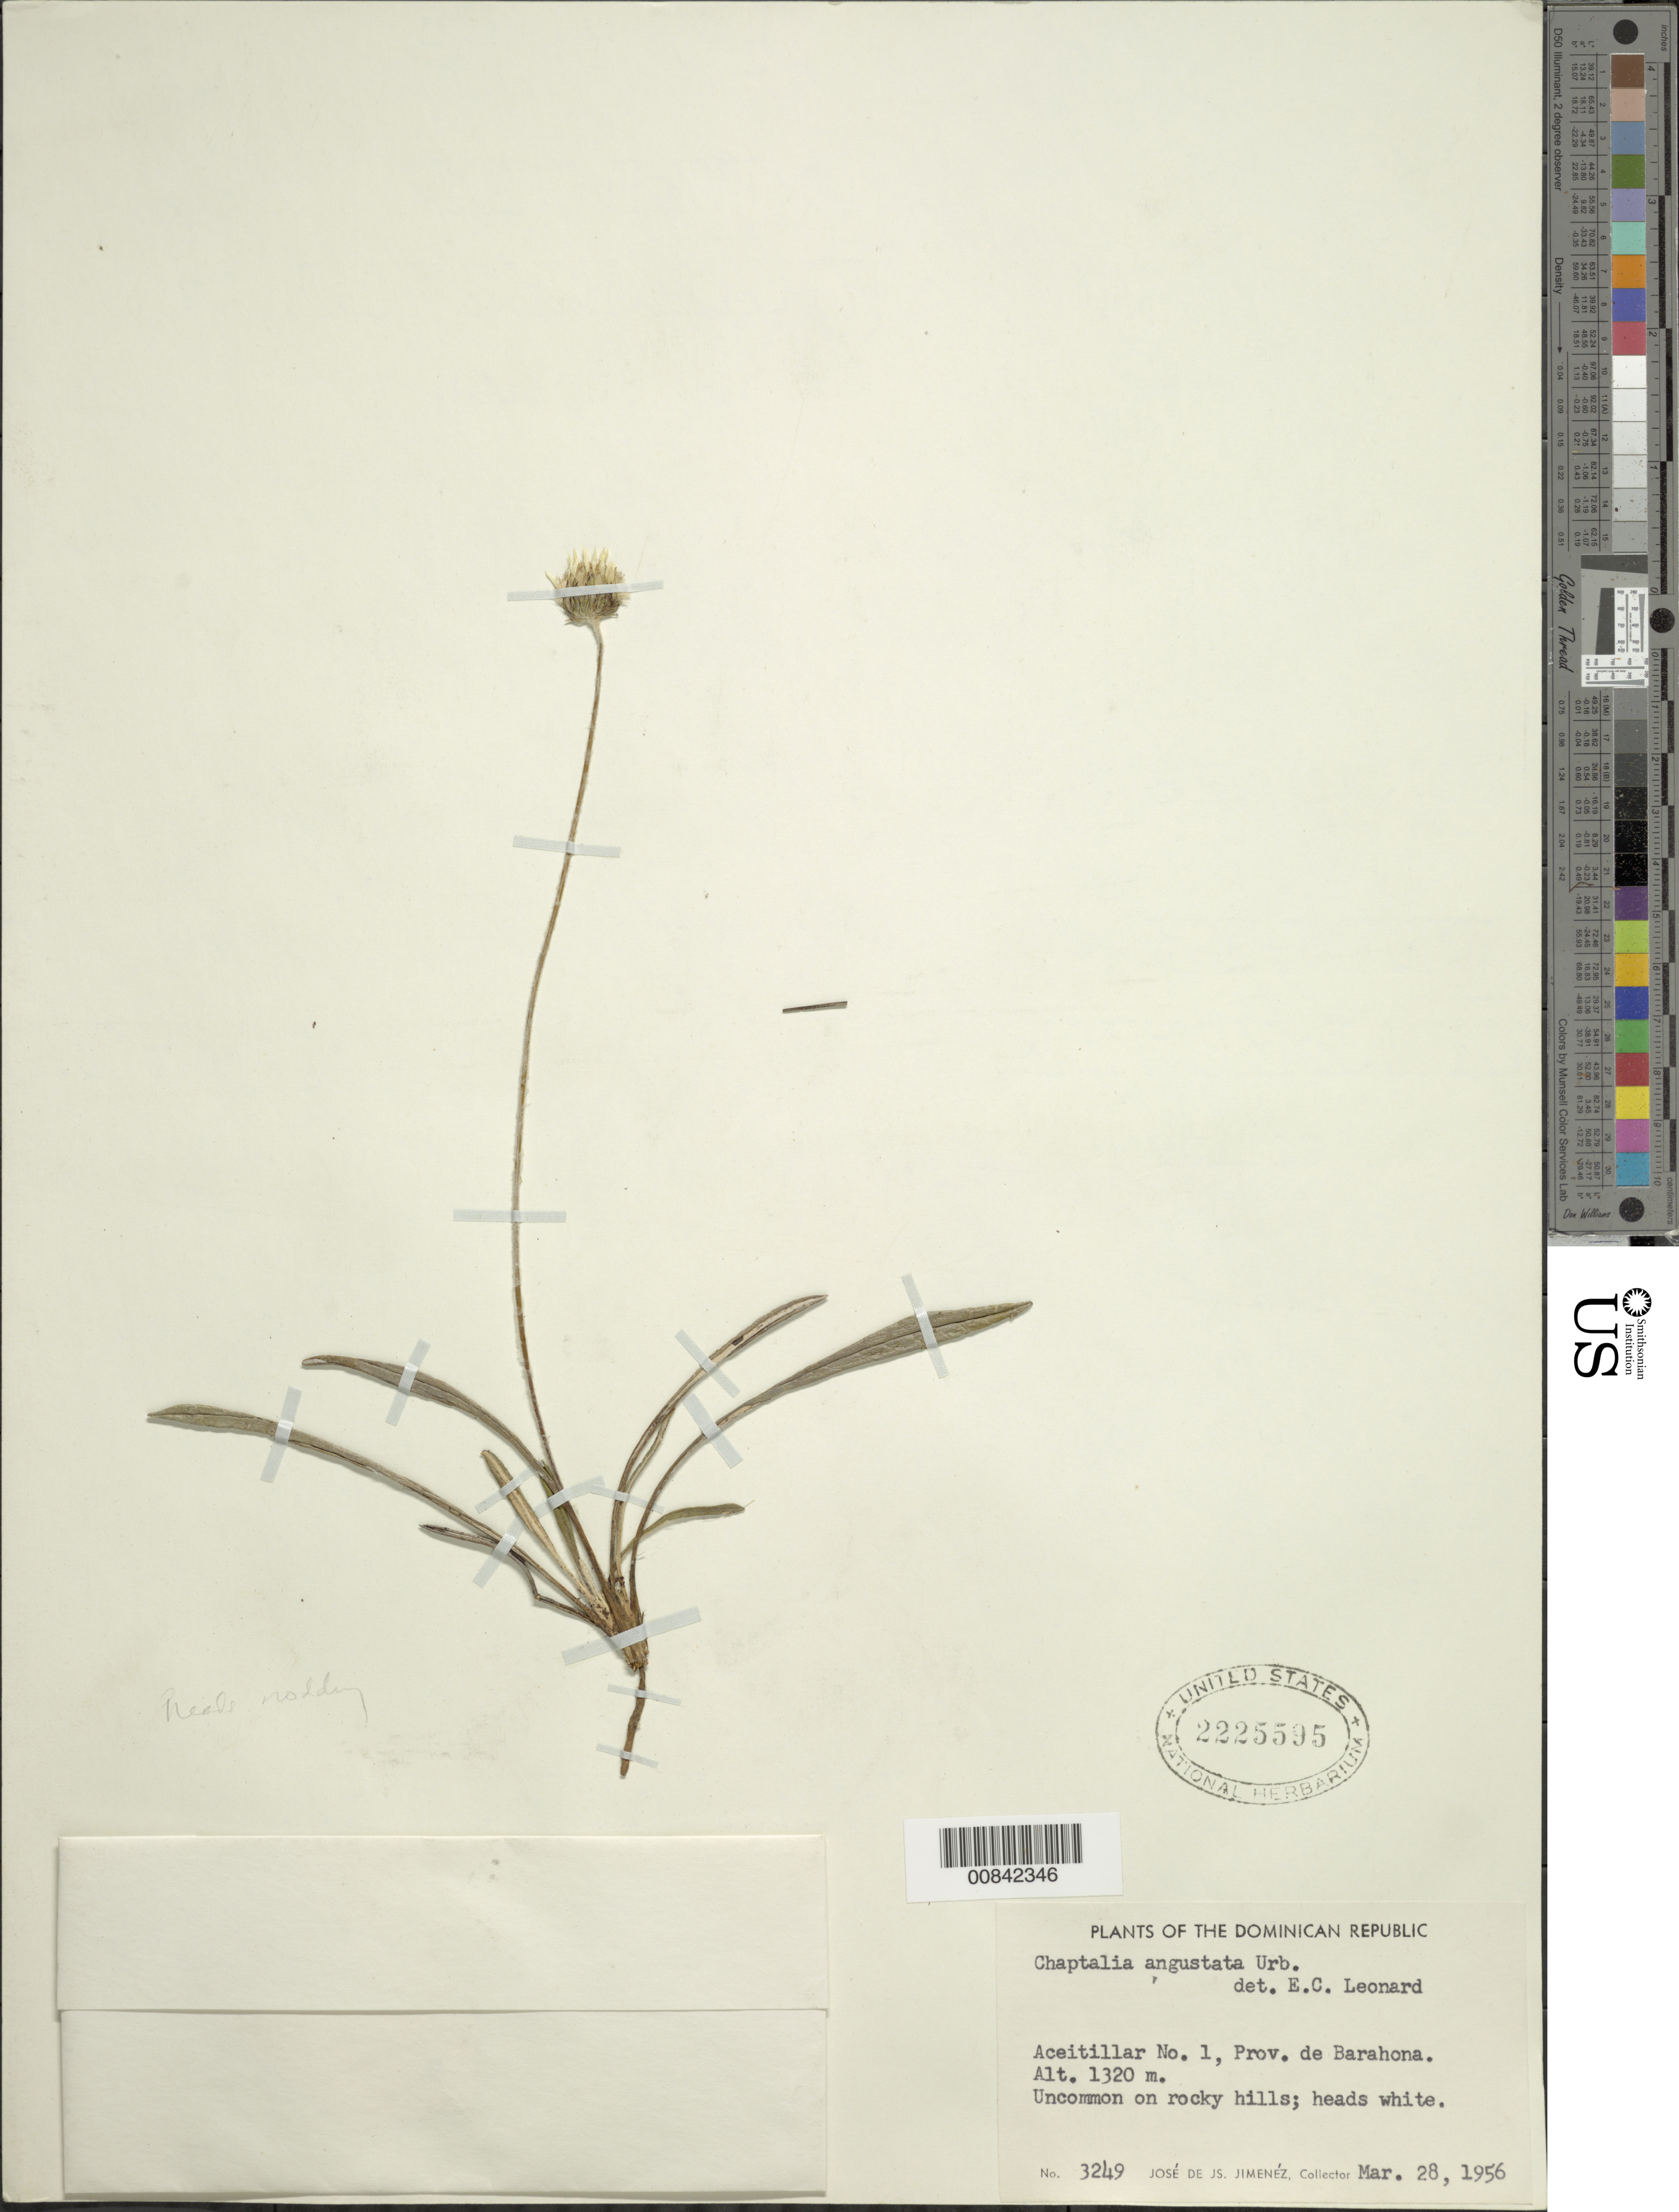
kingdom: Plantae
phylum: Tracheophyta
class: Magnoliopsida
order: Asterales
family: Asteraceae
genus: Chaptalia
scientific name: Chaptalia angustata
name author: Urb.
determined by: Leonard, Emery C., (US)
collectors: J. J. Jiménez Almonte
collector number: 3249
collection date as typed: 28 Mar 1956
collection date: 1956-03-28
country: Dominican Republic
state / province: Barahona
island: Hispaniola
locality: Aceitillar No. 1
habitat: Rocky hills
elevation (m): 1320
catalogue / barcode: US 2225595